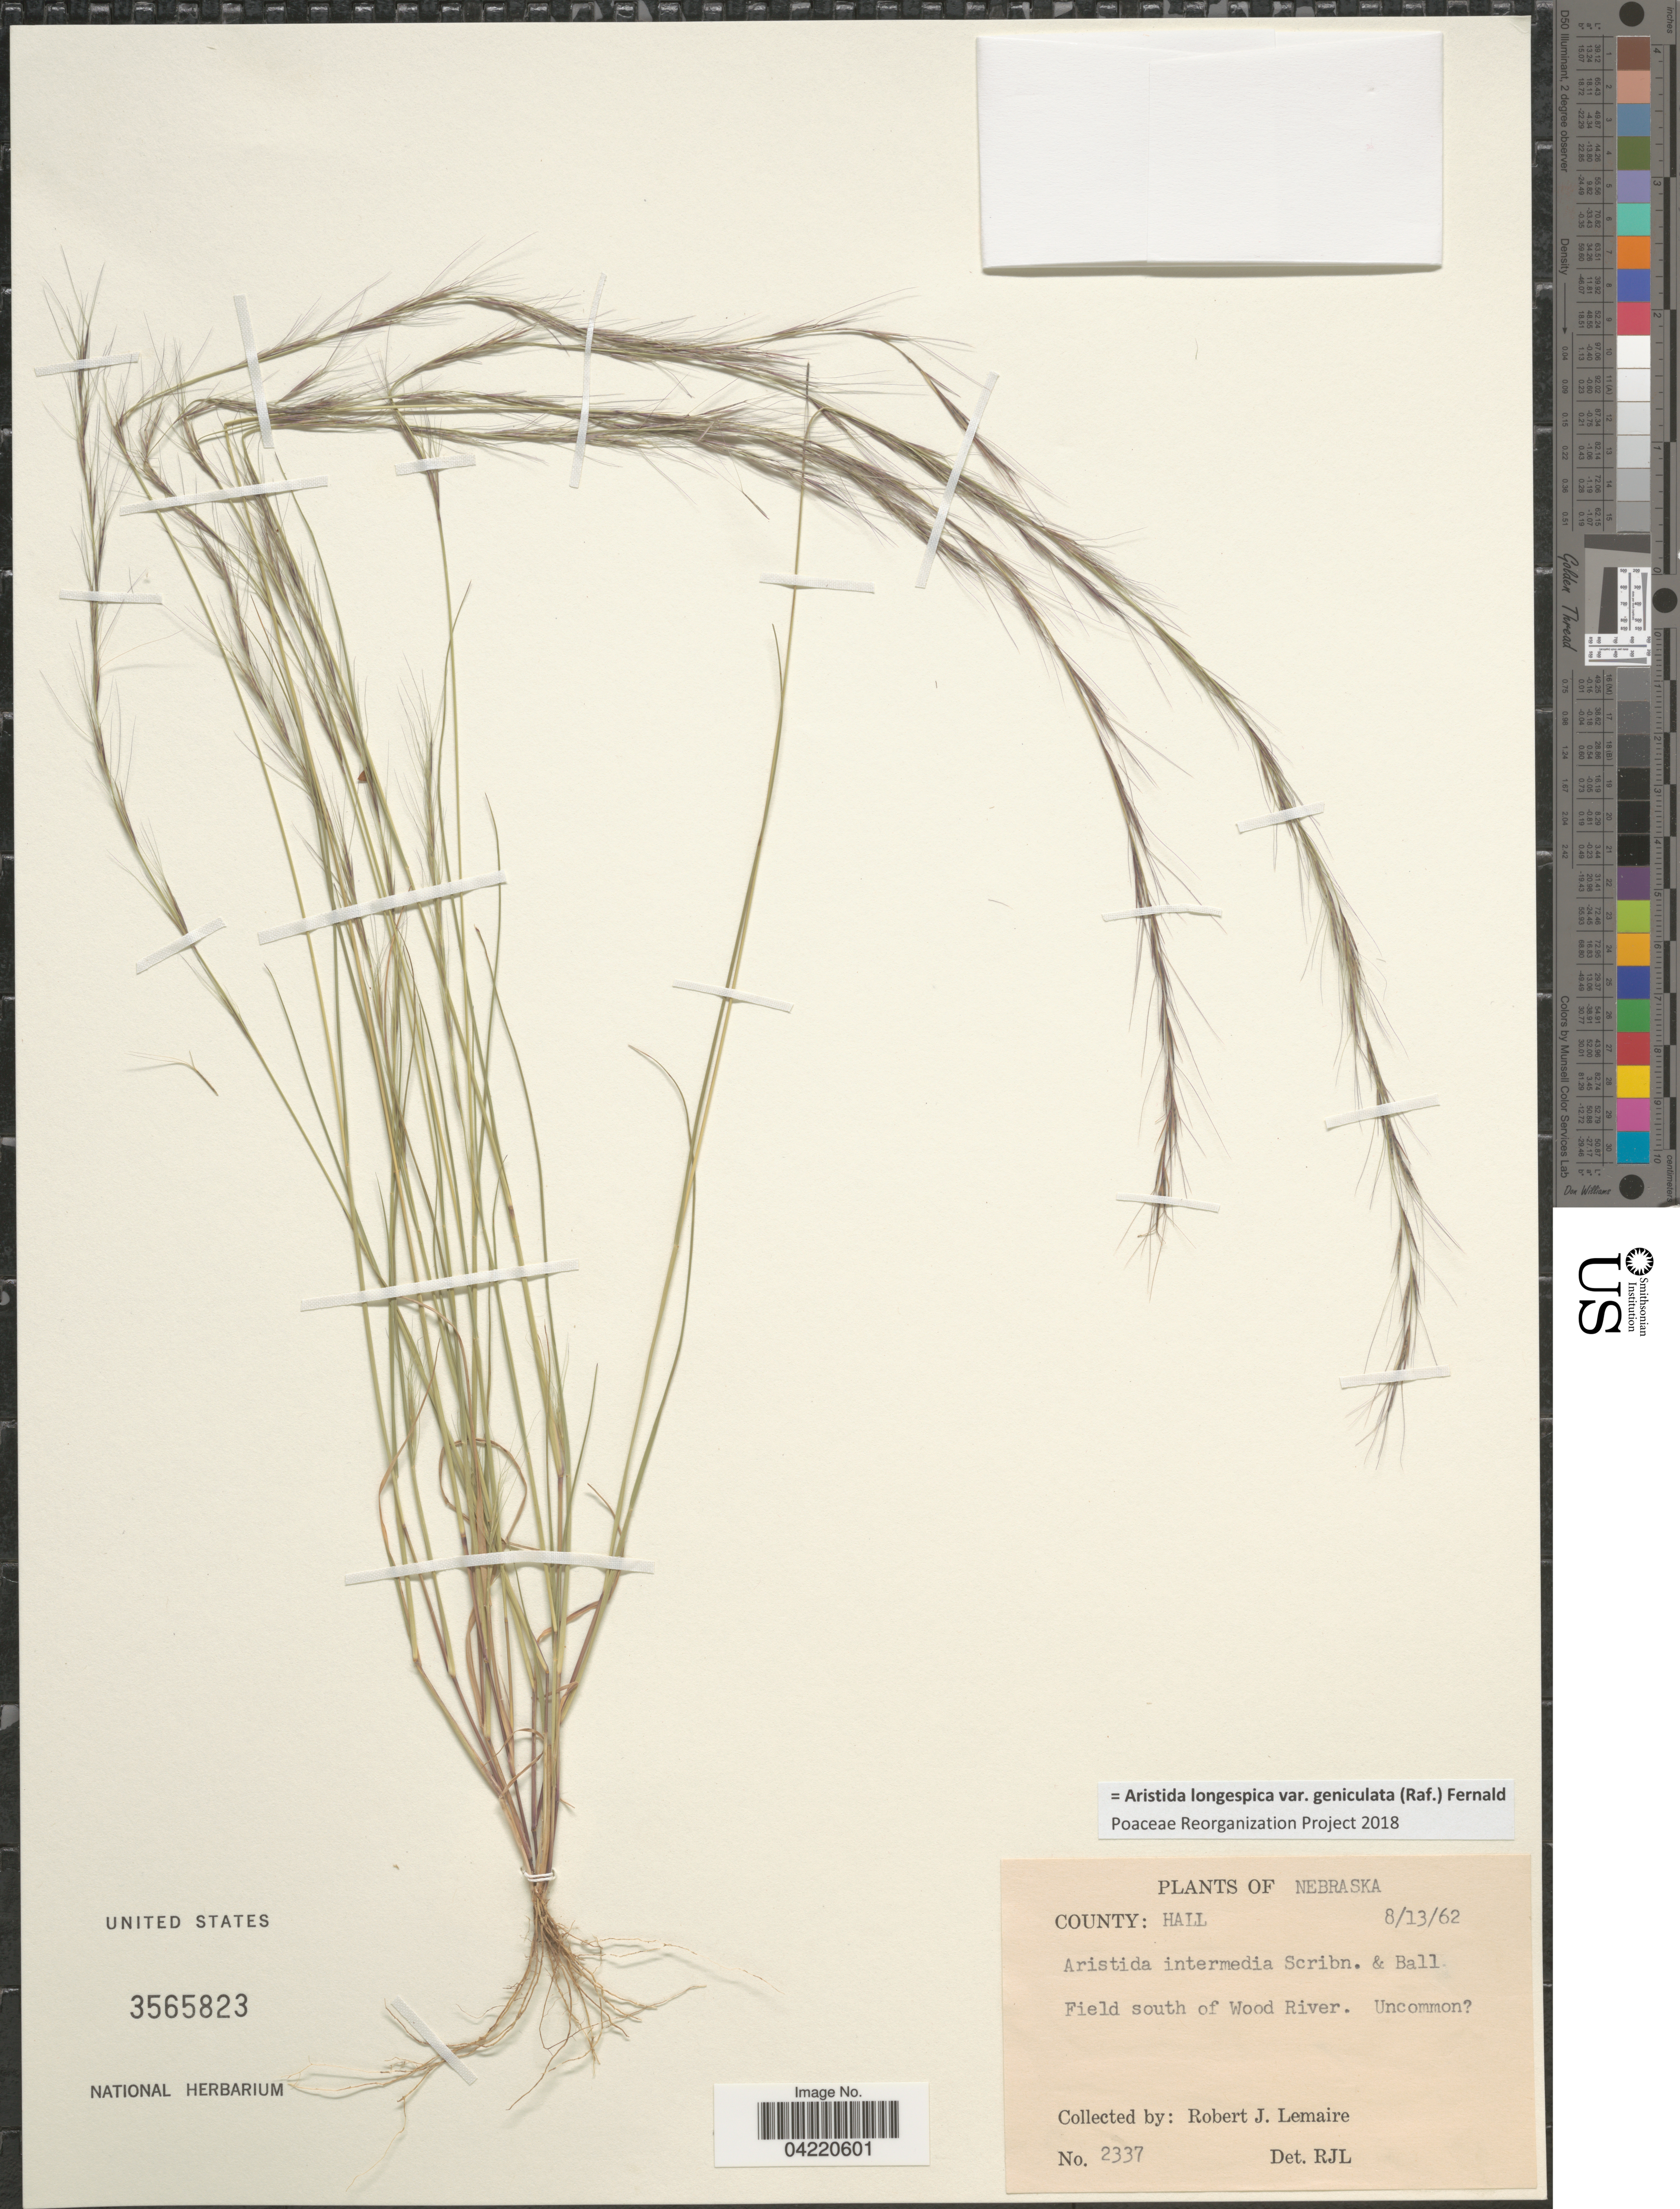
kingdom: Plantae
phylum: Tracheophyta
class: Liliopsida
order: Poales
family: Poaceae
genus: Aristida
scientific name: Aristida longespica var. geniculata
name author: (Raf.) Fernald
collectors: R. J. Lemaire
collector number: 2337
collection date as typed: Transcribed d/m/y: 13/8/62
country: United States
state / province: Nebraska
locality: County: Hall. Field south of Wood River.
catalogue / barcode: US 3565823